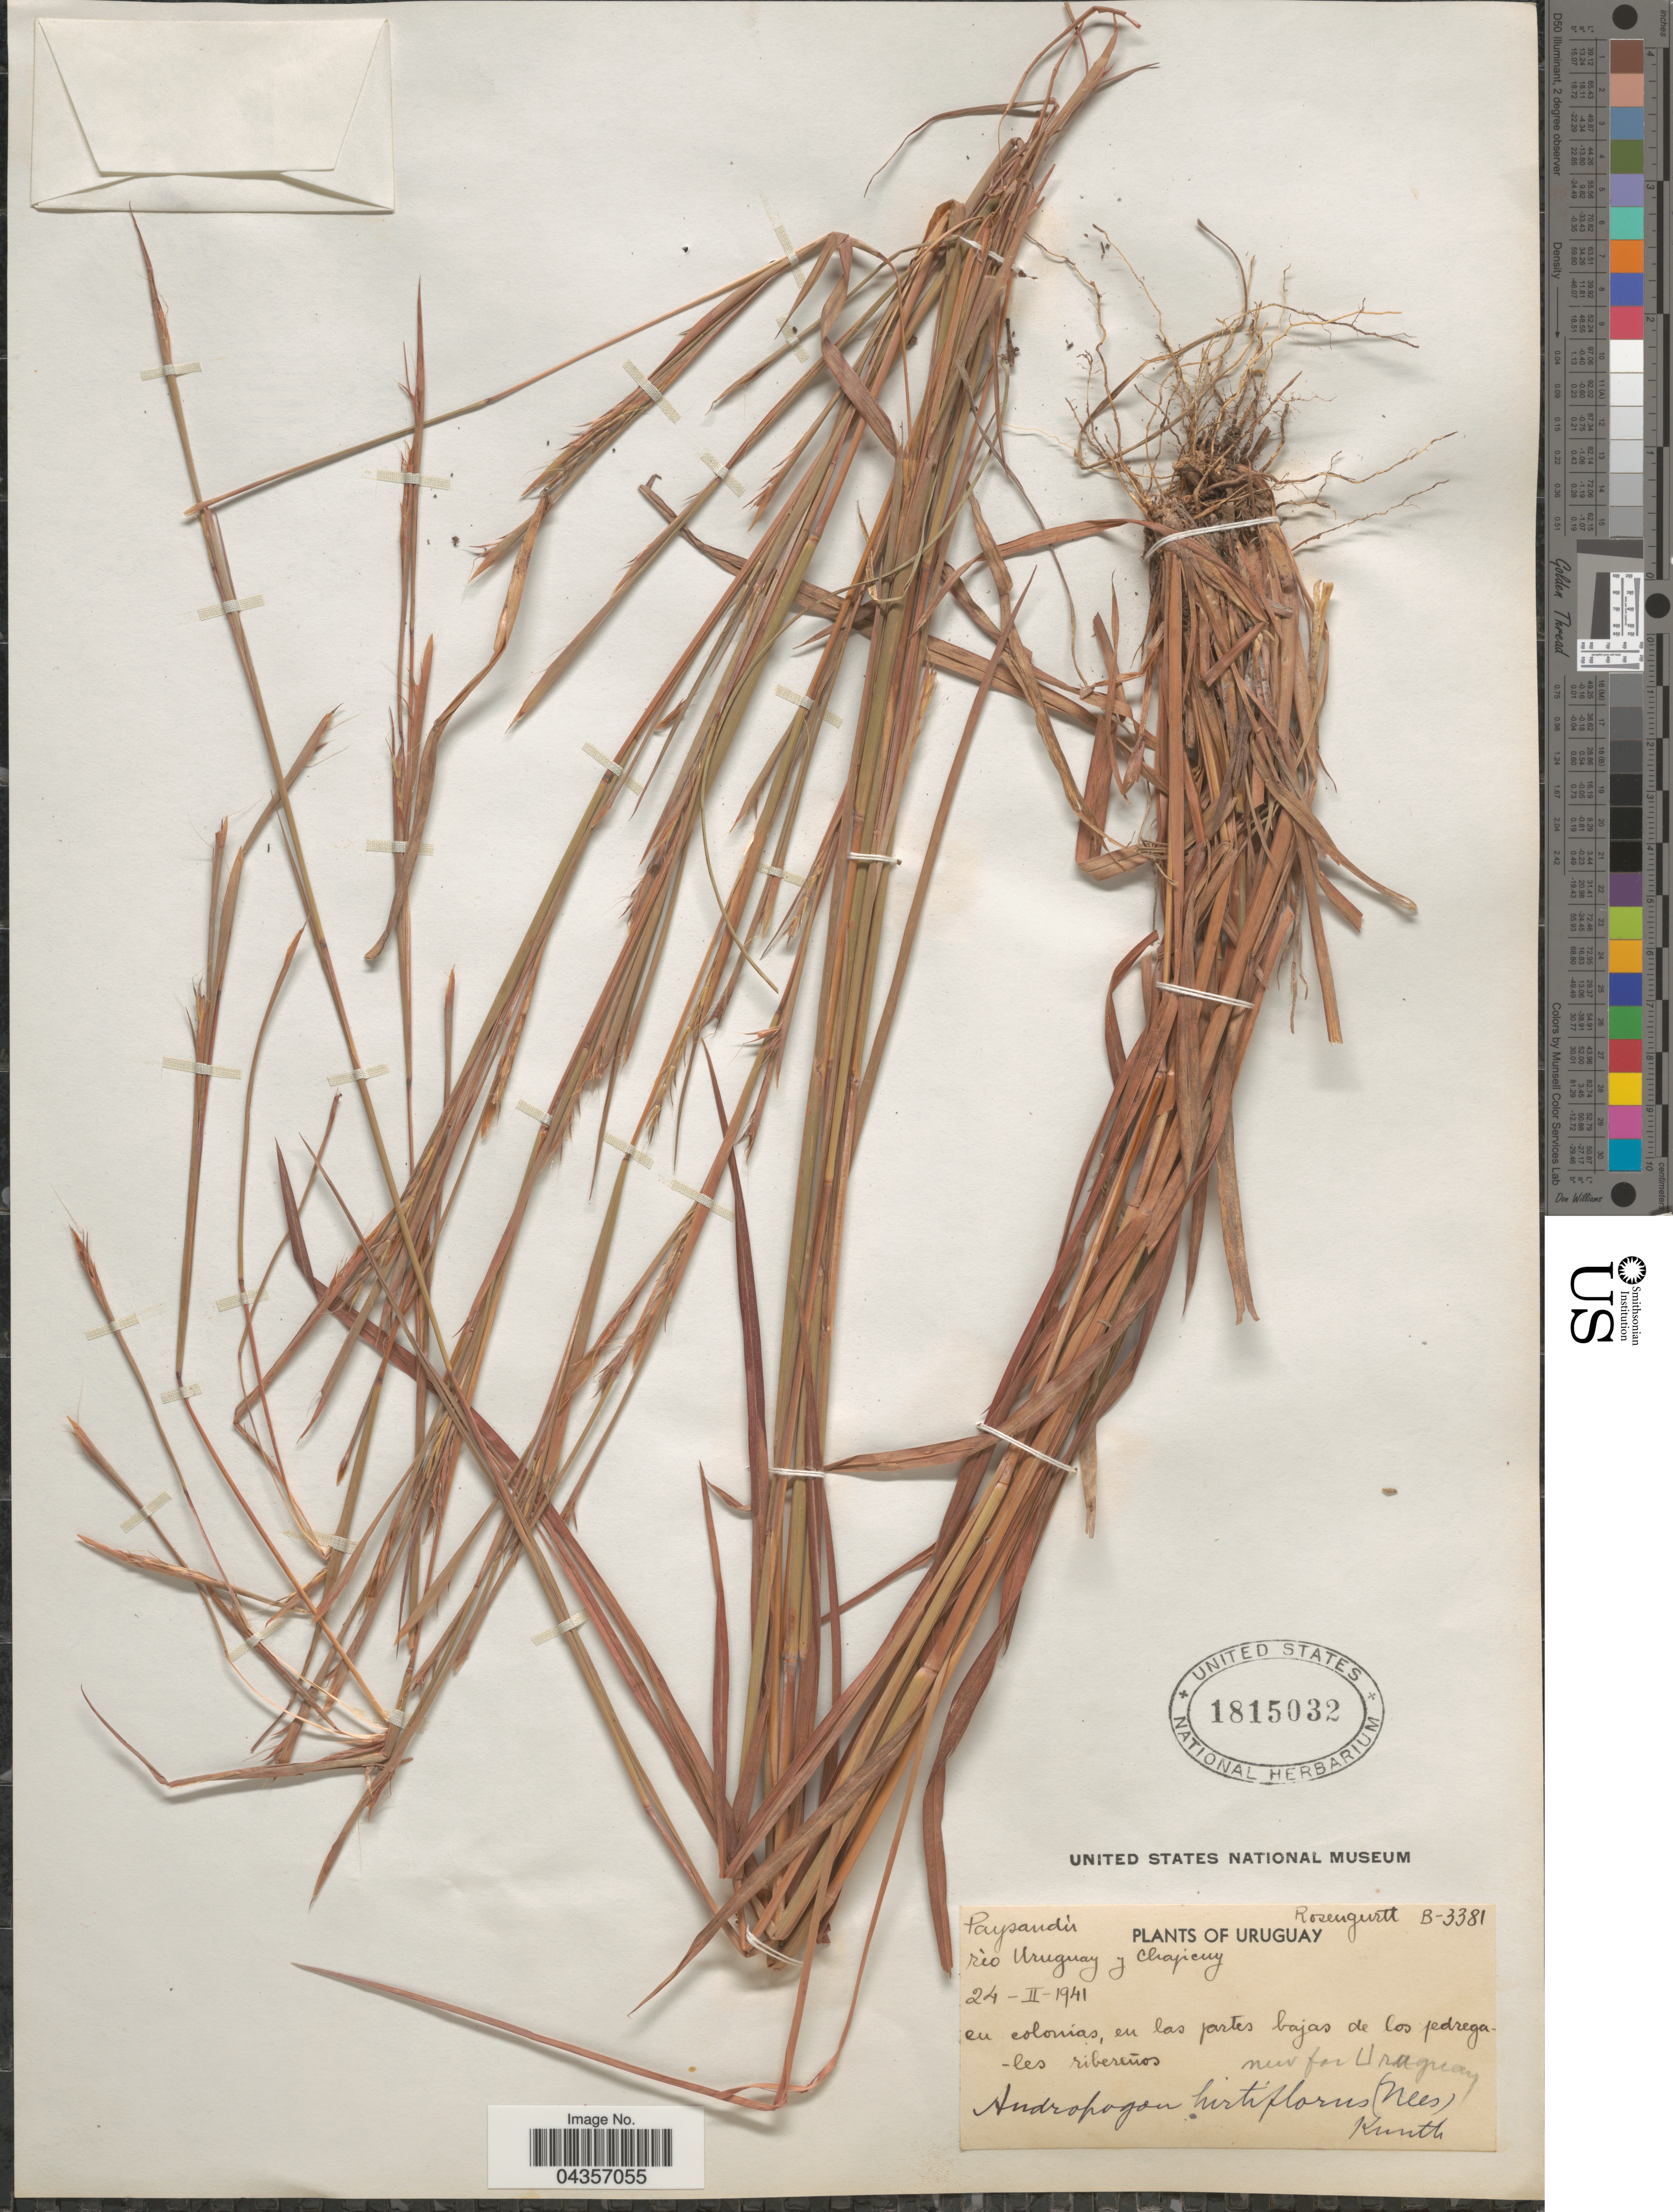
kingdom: Plantae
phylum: Tracheophyta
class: Liliopsida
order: Poales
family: Poaceae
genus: Schizachyrium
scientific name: Schizachyrium sanguineum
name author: (Retz.) Alston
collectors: Rosengurtt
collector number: B-3381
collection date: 1941-02-24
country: Uruguay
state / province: Paysandu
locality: Río Uruguay y Chapicuy.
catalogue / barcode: US 1815032